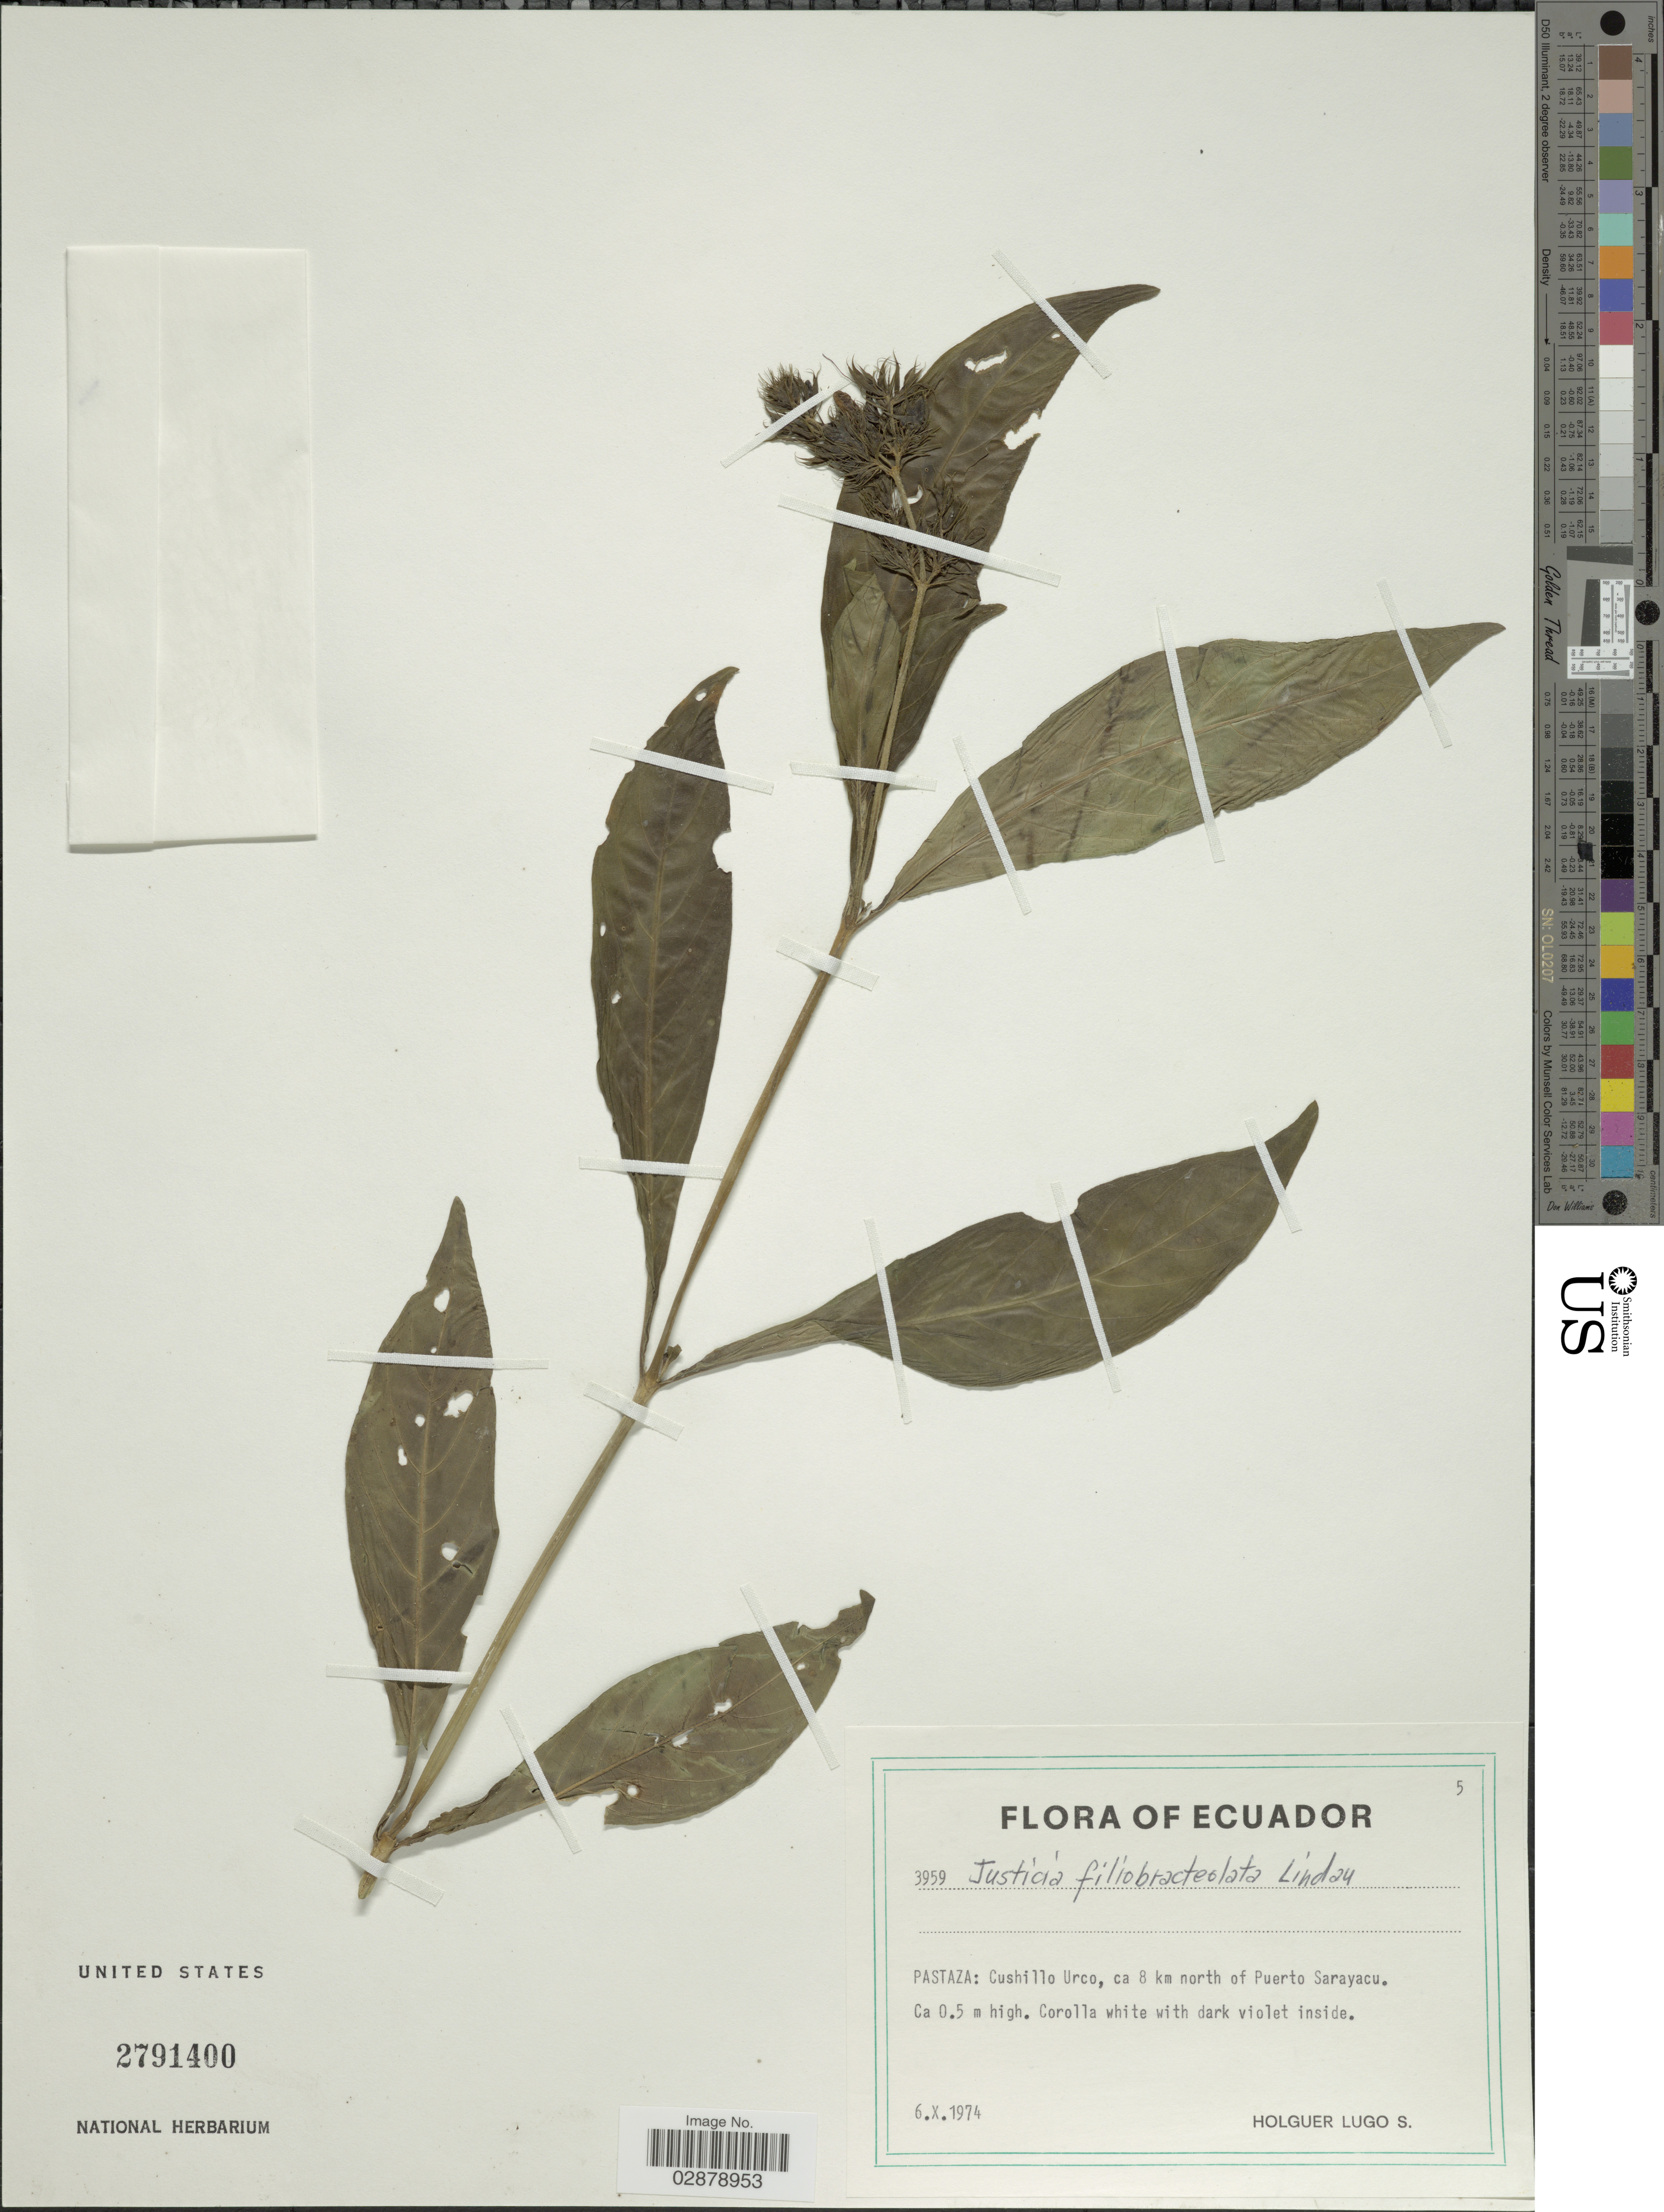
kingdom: Plantae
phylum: Tracheophyta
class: Magnoliopsida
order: Lamiales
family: Acanthaceae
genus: Justicia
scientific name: Justicia filibracteolata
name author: Lindau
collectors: H. Lugo S.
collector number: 3959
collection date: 1974-10-06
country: Ecuador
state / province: Pastaza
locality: Cushillo Urco, ca 8 km north of Puerto Sarayacu.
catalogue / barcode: US 2791400